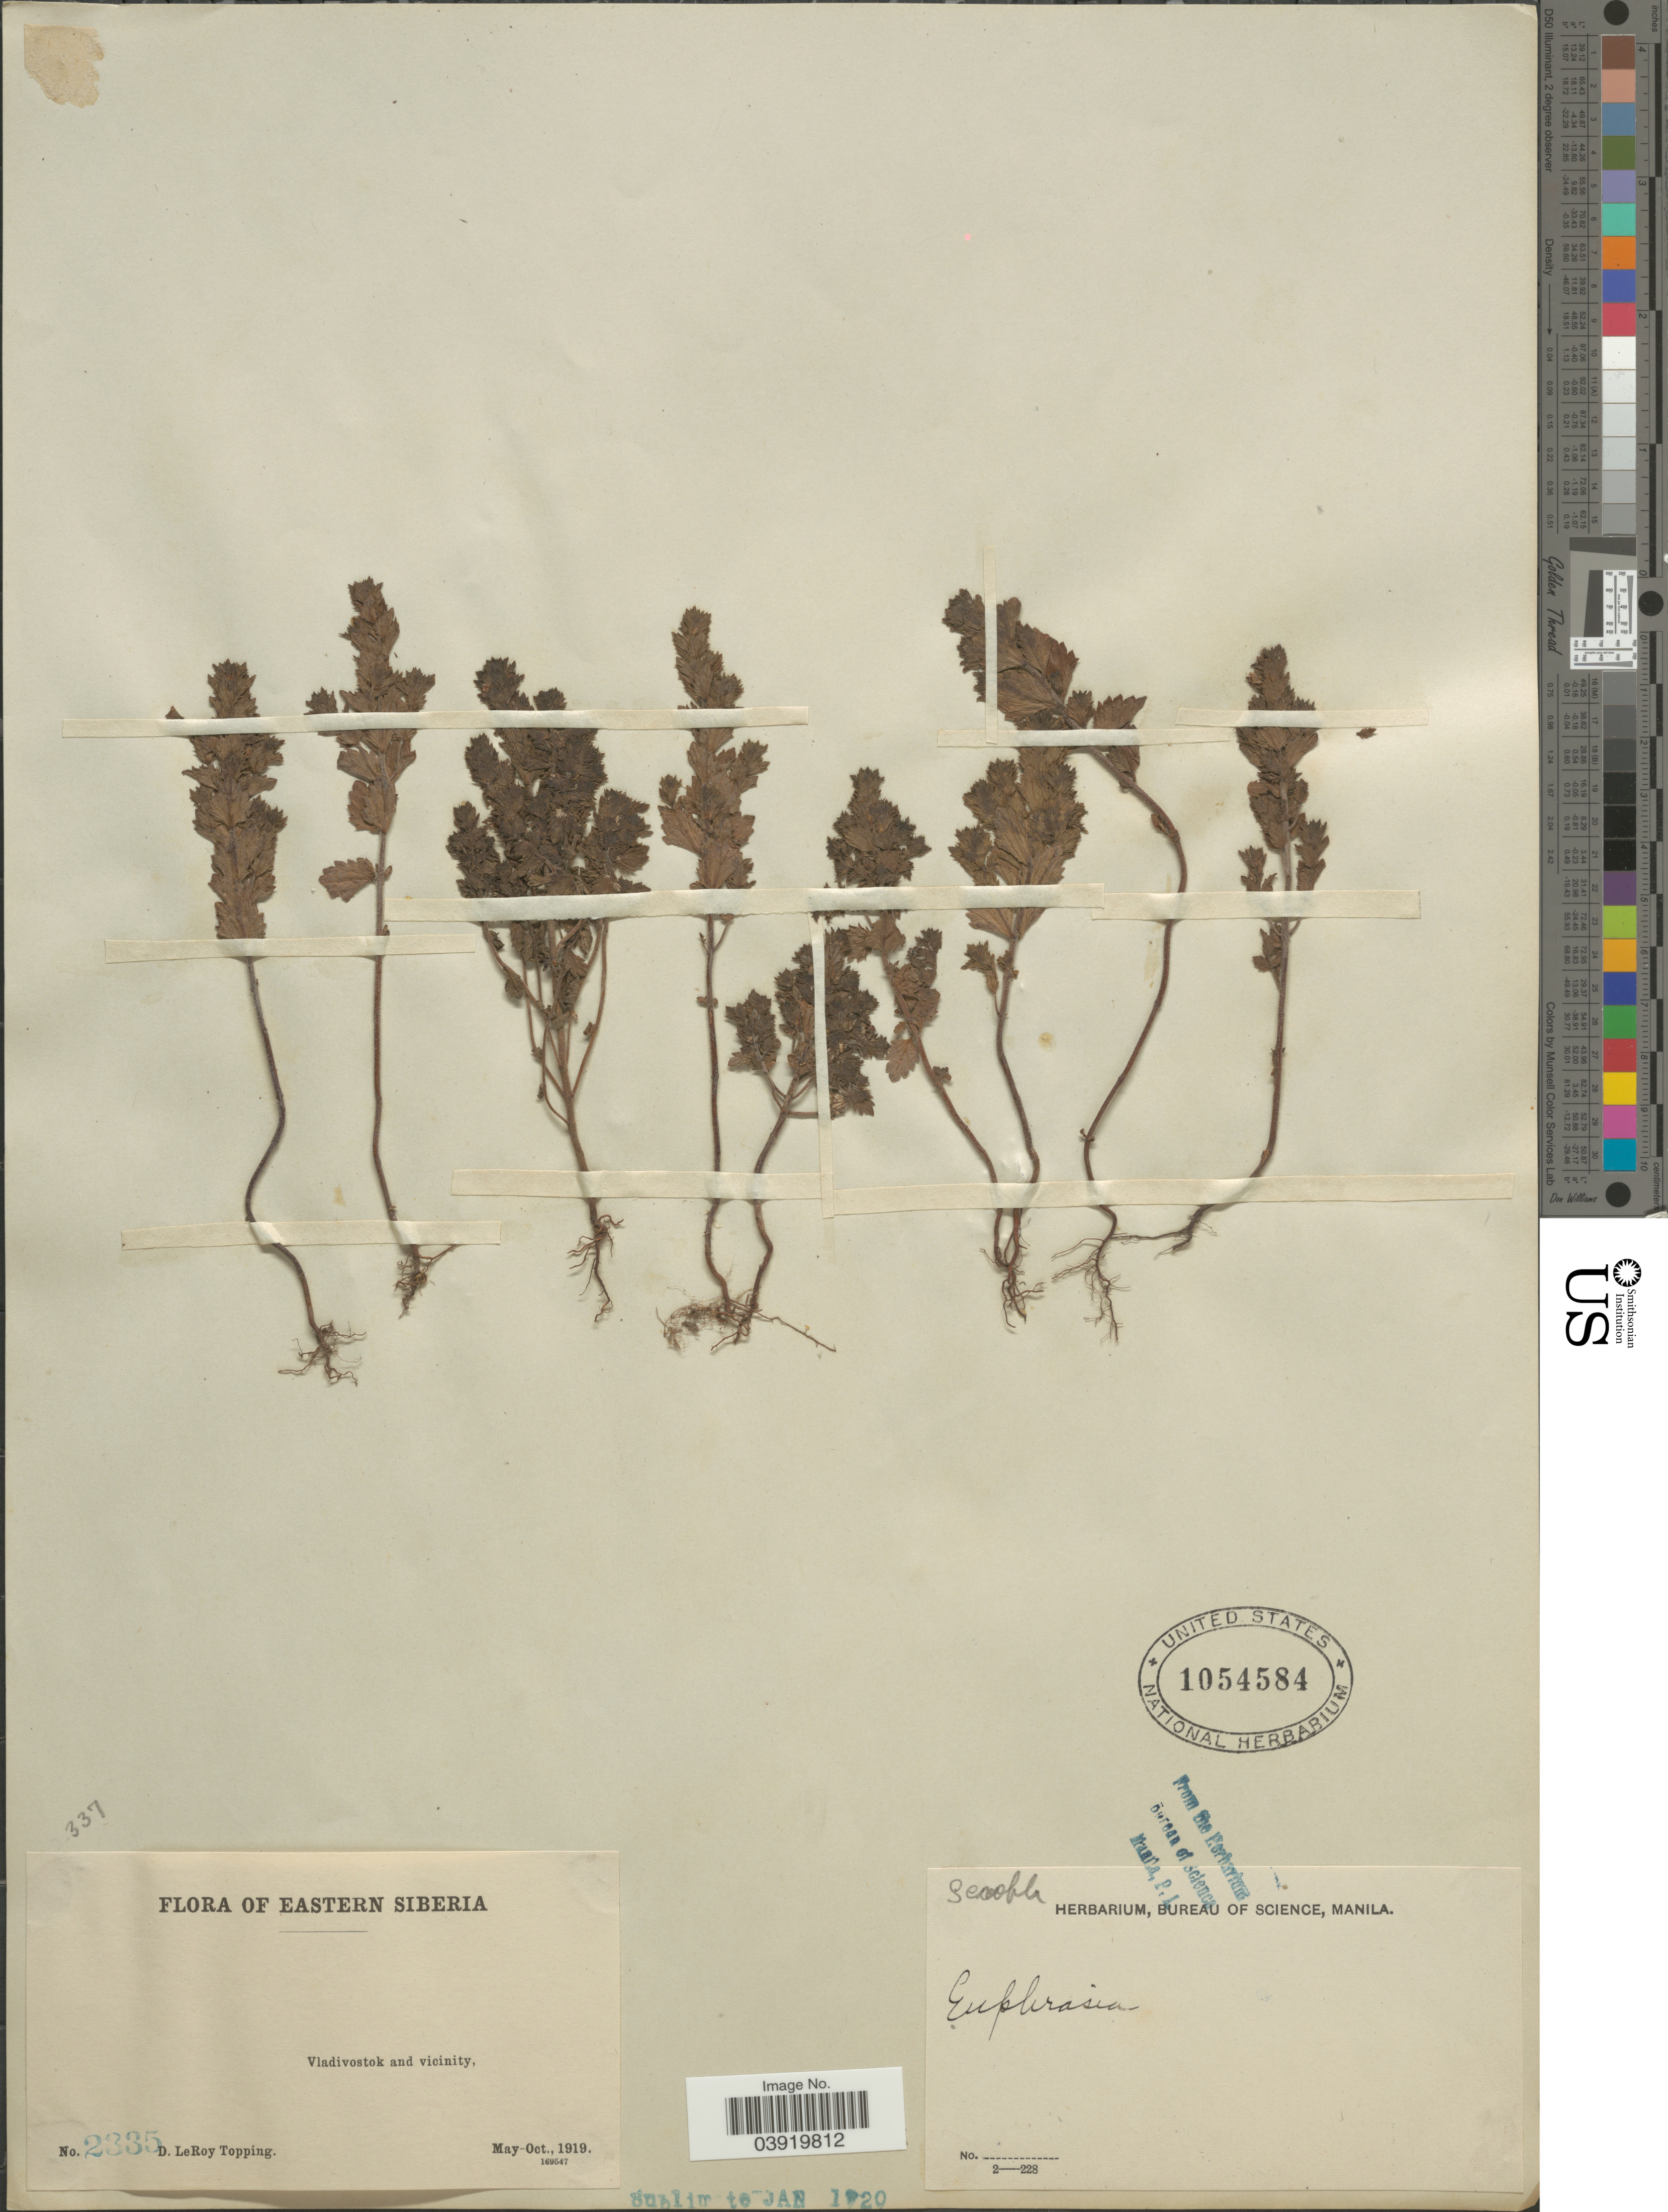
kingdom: Plantae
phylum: Tracheophyta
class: Magnoliopsida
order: Lamiales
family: Orobanchaceae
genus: Euphrasia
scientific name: Euphrasia sp.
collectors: D. L. Topping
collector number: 2335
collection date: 1919-05/1919-10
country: Russian Federation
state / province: Primorsky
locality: Eastern Siberia. Vladivostok and vicinity.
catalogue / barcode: US 1054584